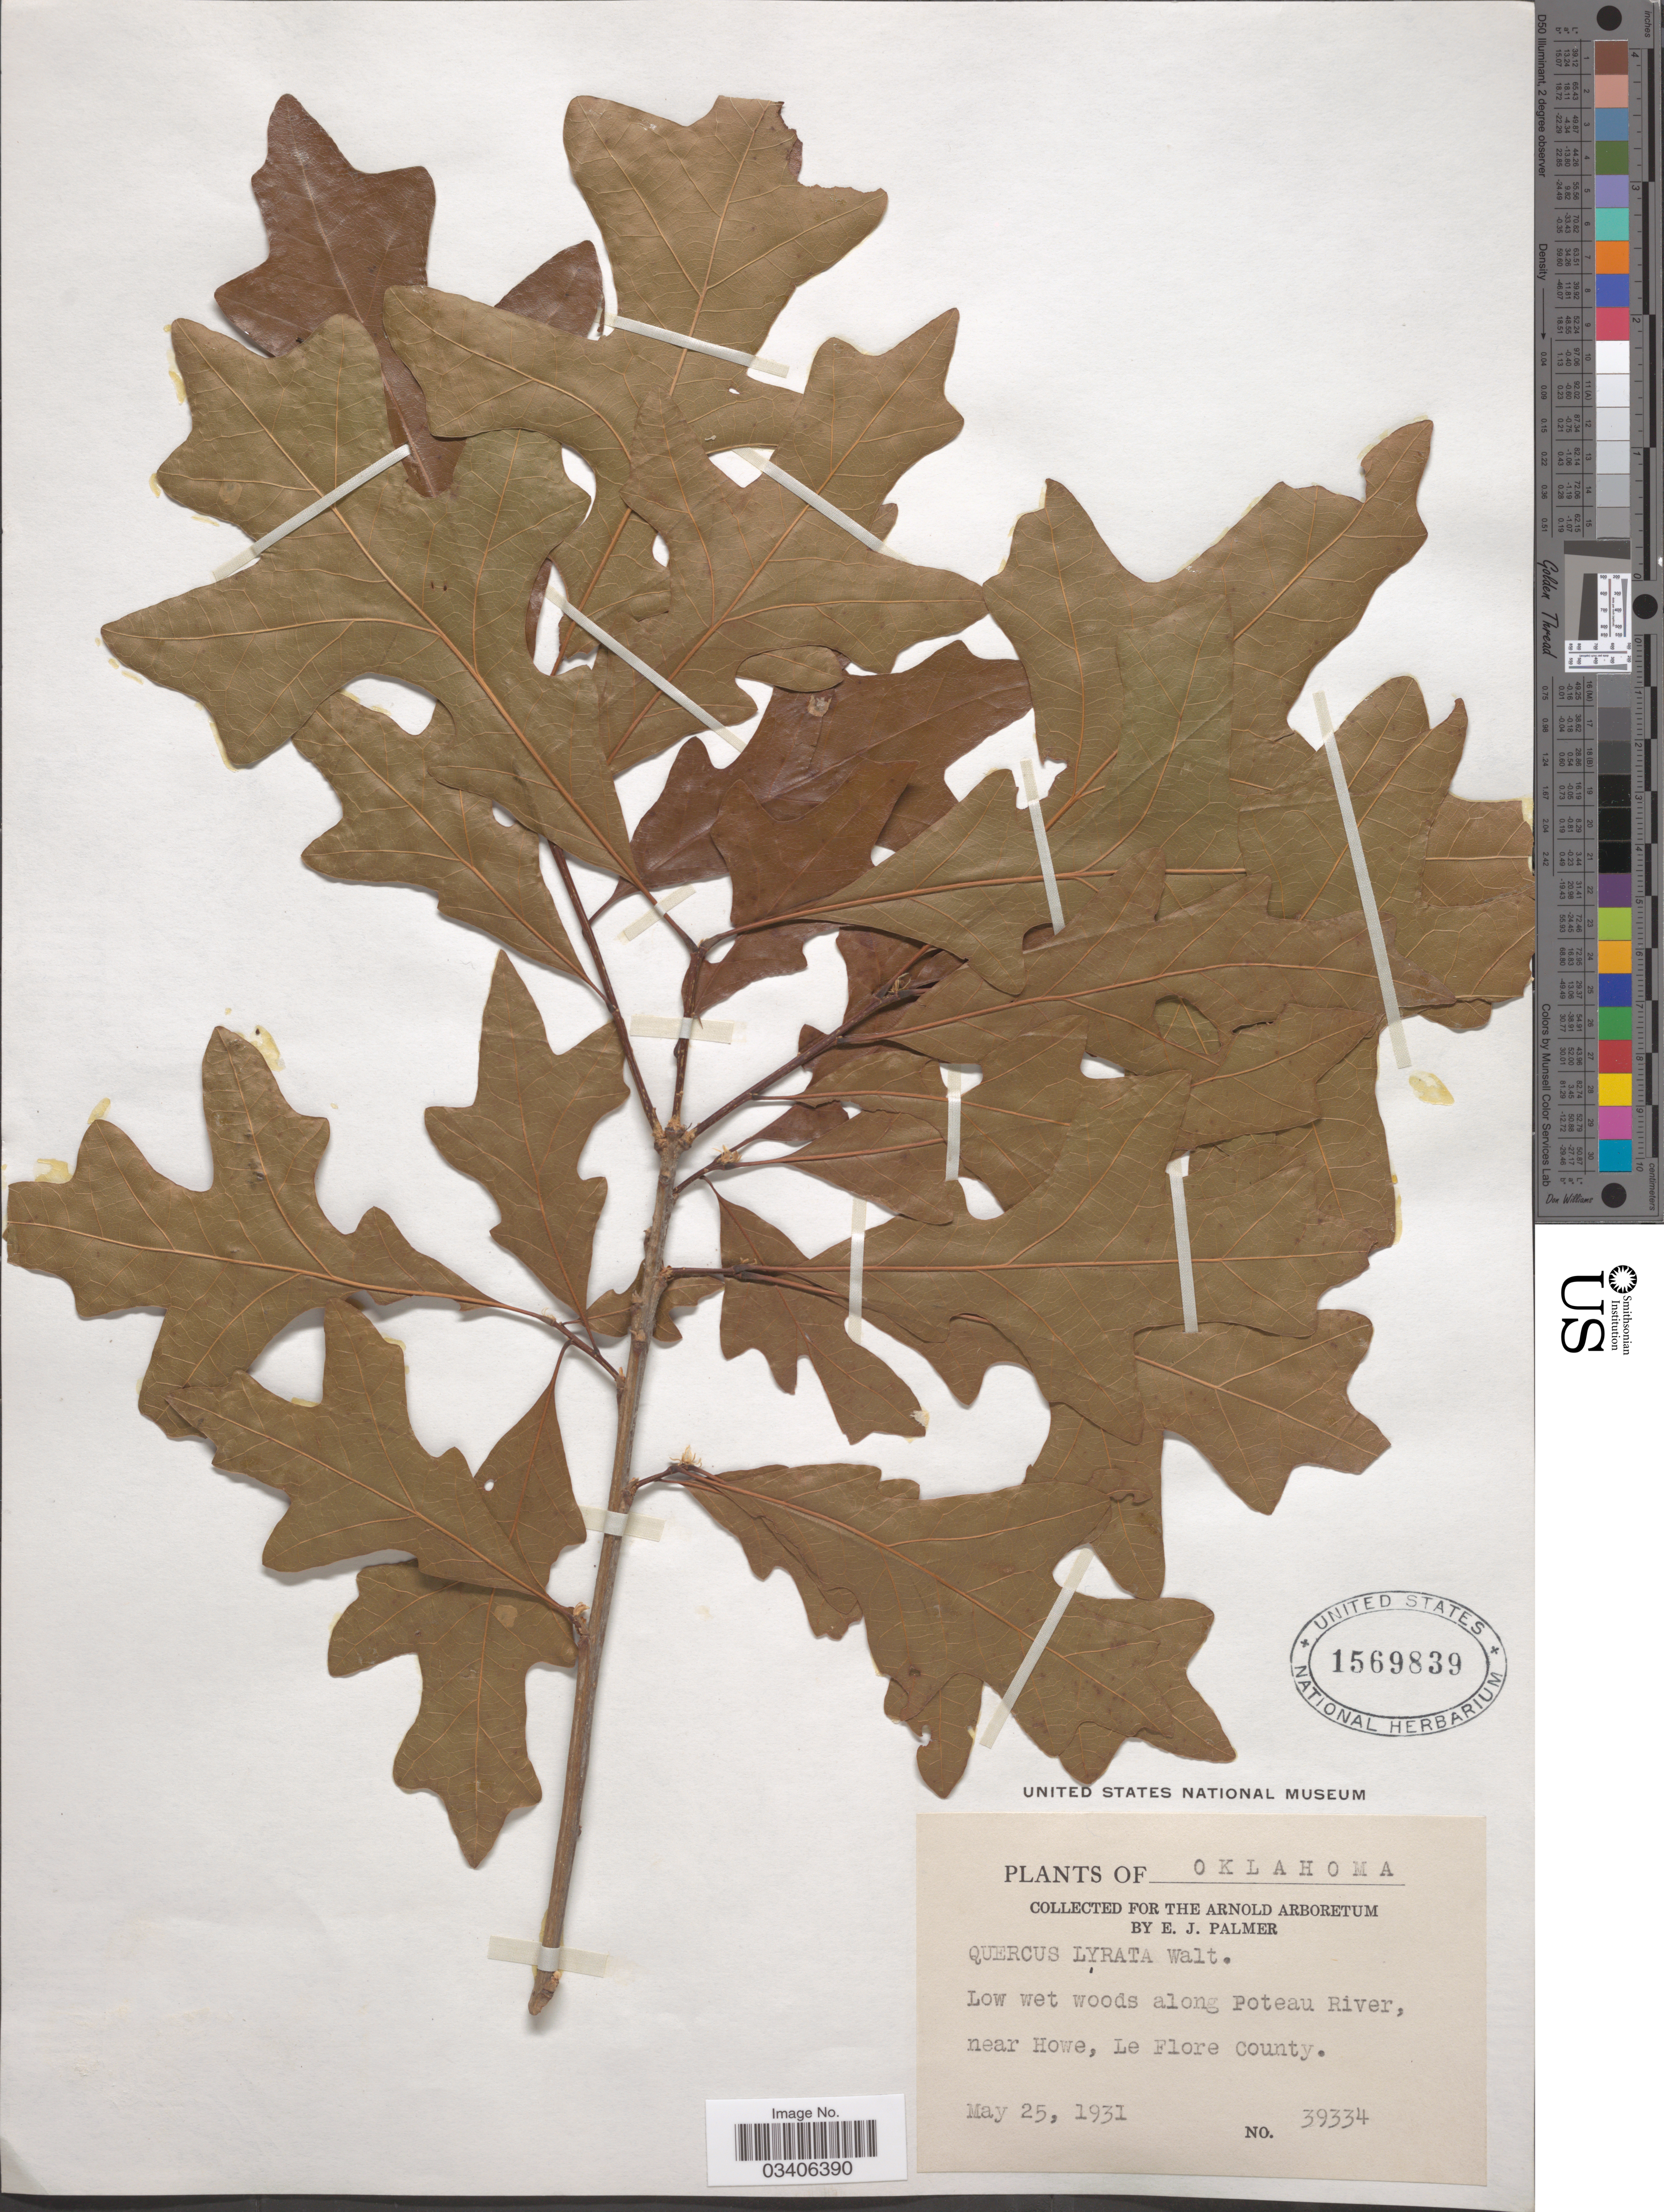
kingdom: Plantae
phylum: Tracheophyta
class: Magnoliopsida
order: Fagales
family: Fagaceae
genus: Quercus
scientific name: Quercus lyrata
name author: Walter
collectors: E. J. Palmer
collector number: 39334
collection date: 1931-05-25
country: United States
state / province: Oklahoma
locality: Low wet woods along Poteau River, near Howe, Le Flore County.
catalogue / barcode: US 1569839